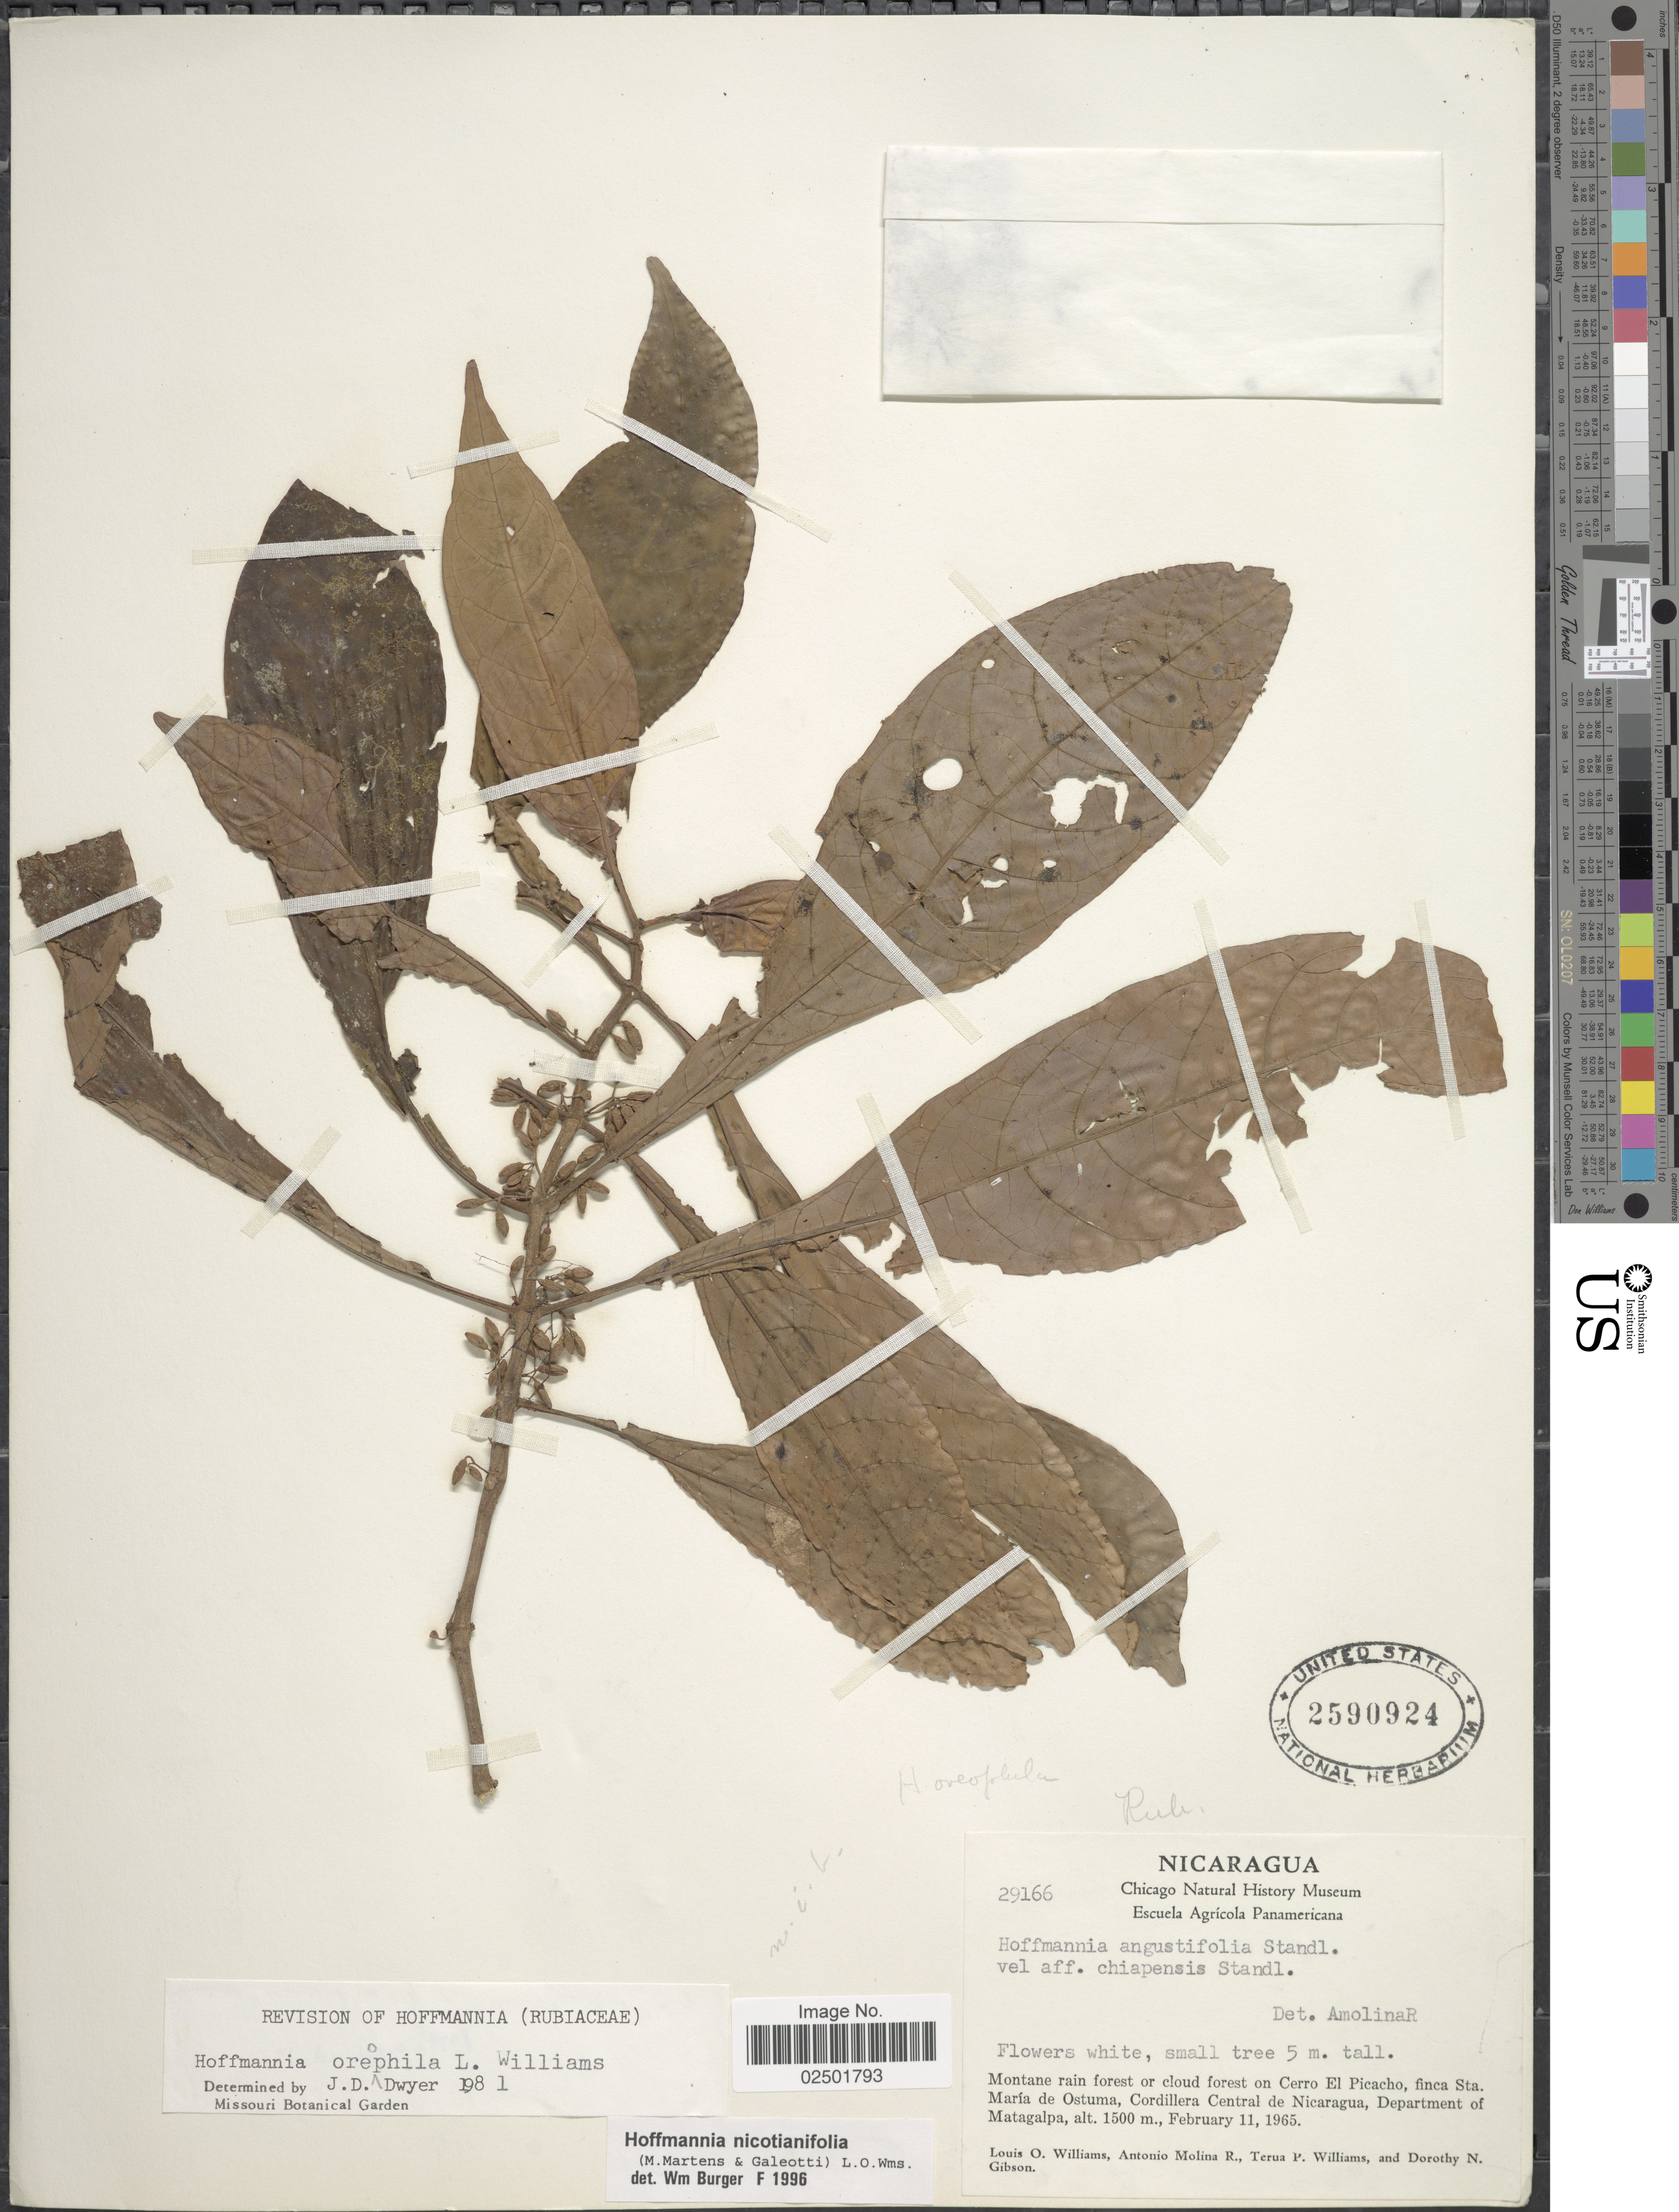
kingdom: Plantae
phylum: Tracheophyta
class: Magnoliopsida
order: Gentianales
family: Rubiaceae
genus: Hoffmannia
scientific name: Hoffmannia nicotianifolia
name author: (M. Martens & Galeoti) L.O. Williams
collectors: L. O. Williams, A. Molina R., T. P. Williams & D. N. Gibson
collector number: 29166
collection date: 1965-02-11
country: Nicaragua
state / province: Matagalpa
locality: On Cerro El Picacho, finca Sta. María de Ostuma, Cordillera Central de Nicaragua, Department of Matagalpa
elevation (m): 1500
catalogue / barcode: US 2590924